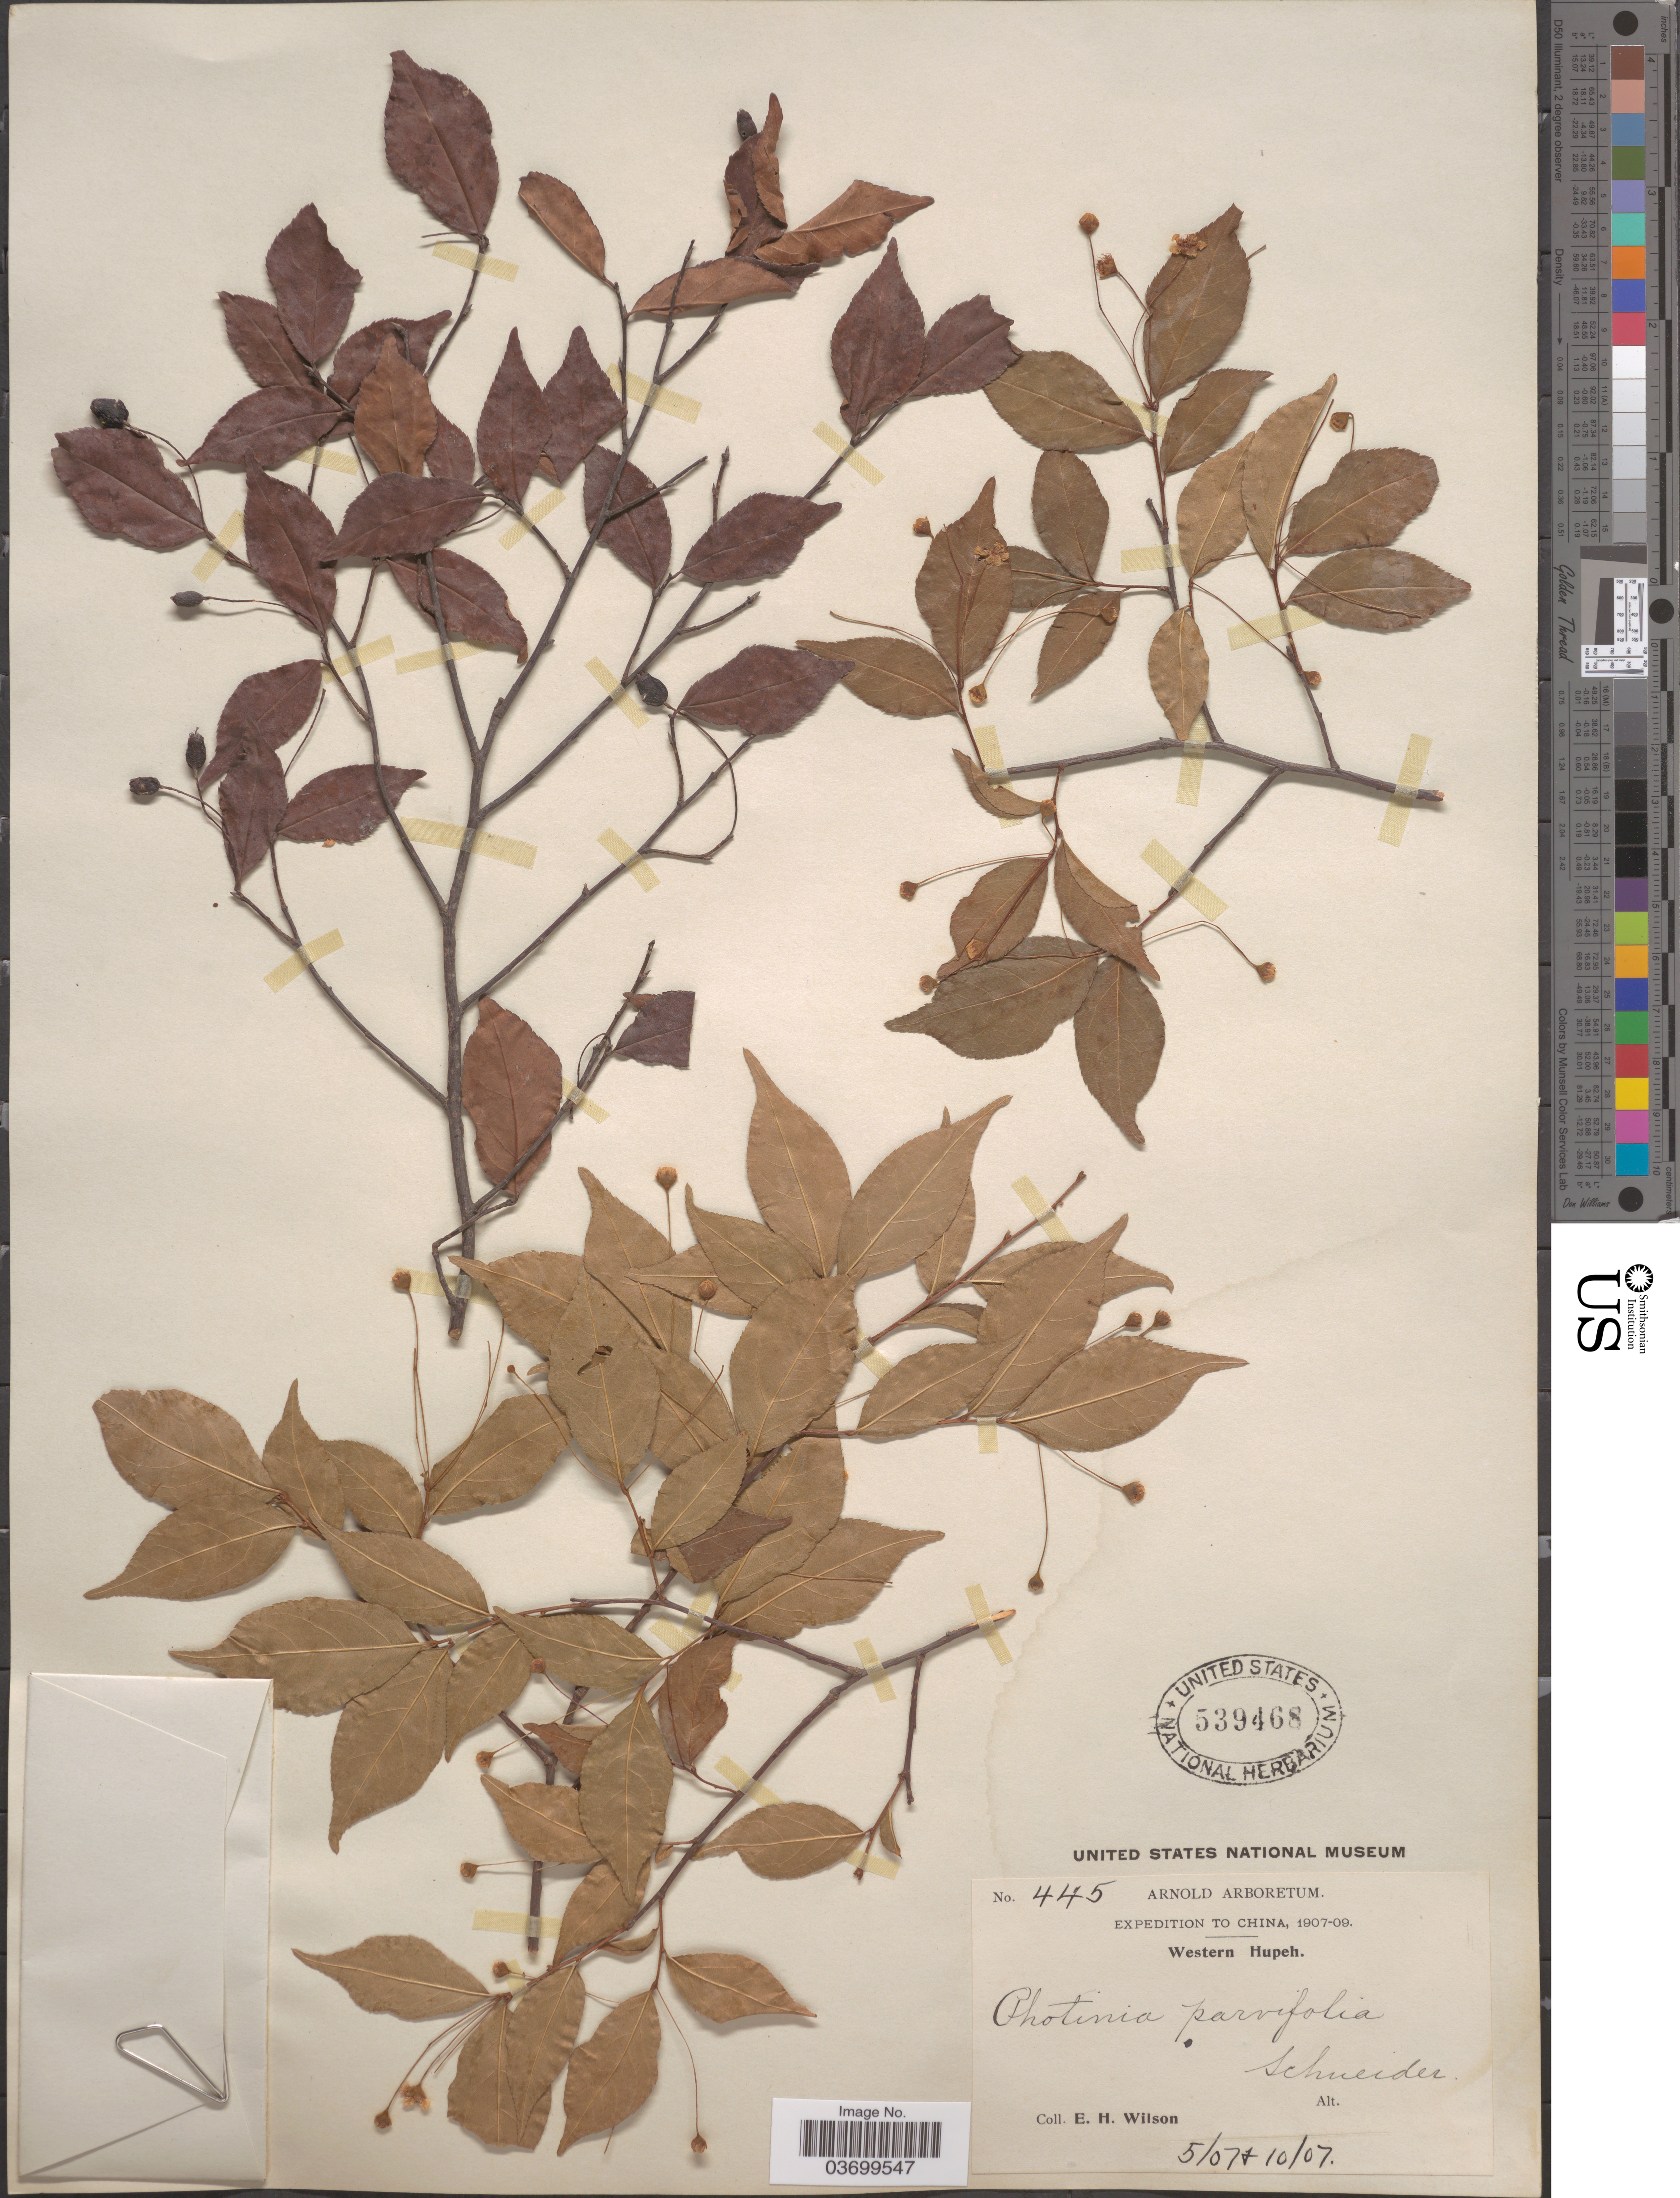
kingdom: Plantae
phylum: Tracheophyta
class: Magnoliopsida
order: Rosales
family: Rosaceae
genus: Photinia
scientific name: Photinia parvifolia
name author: (E. Pritz.) C.K. Schneid.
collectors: E. Wilson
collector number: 445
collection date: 1907-05/1907-10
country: China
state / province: Hubei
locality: China. Western Hupeh.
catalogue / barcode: US 539468